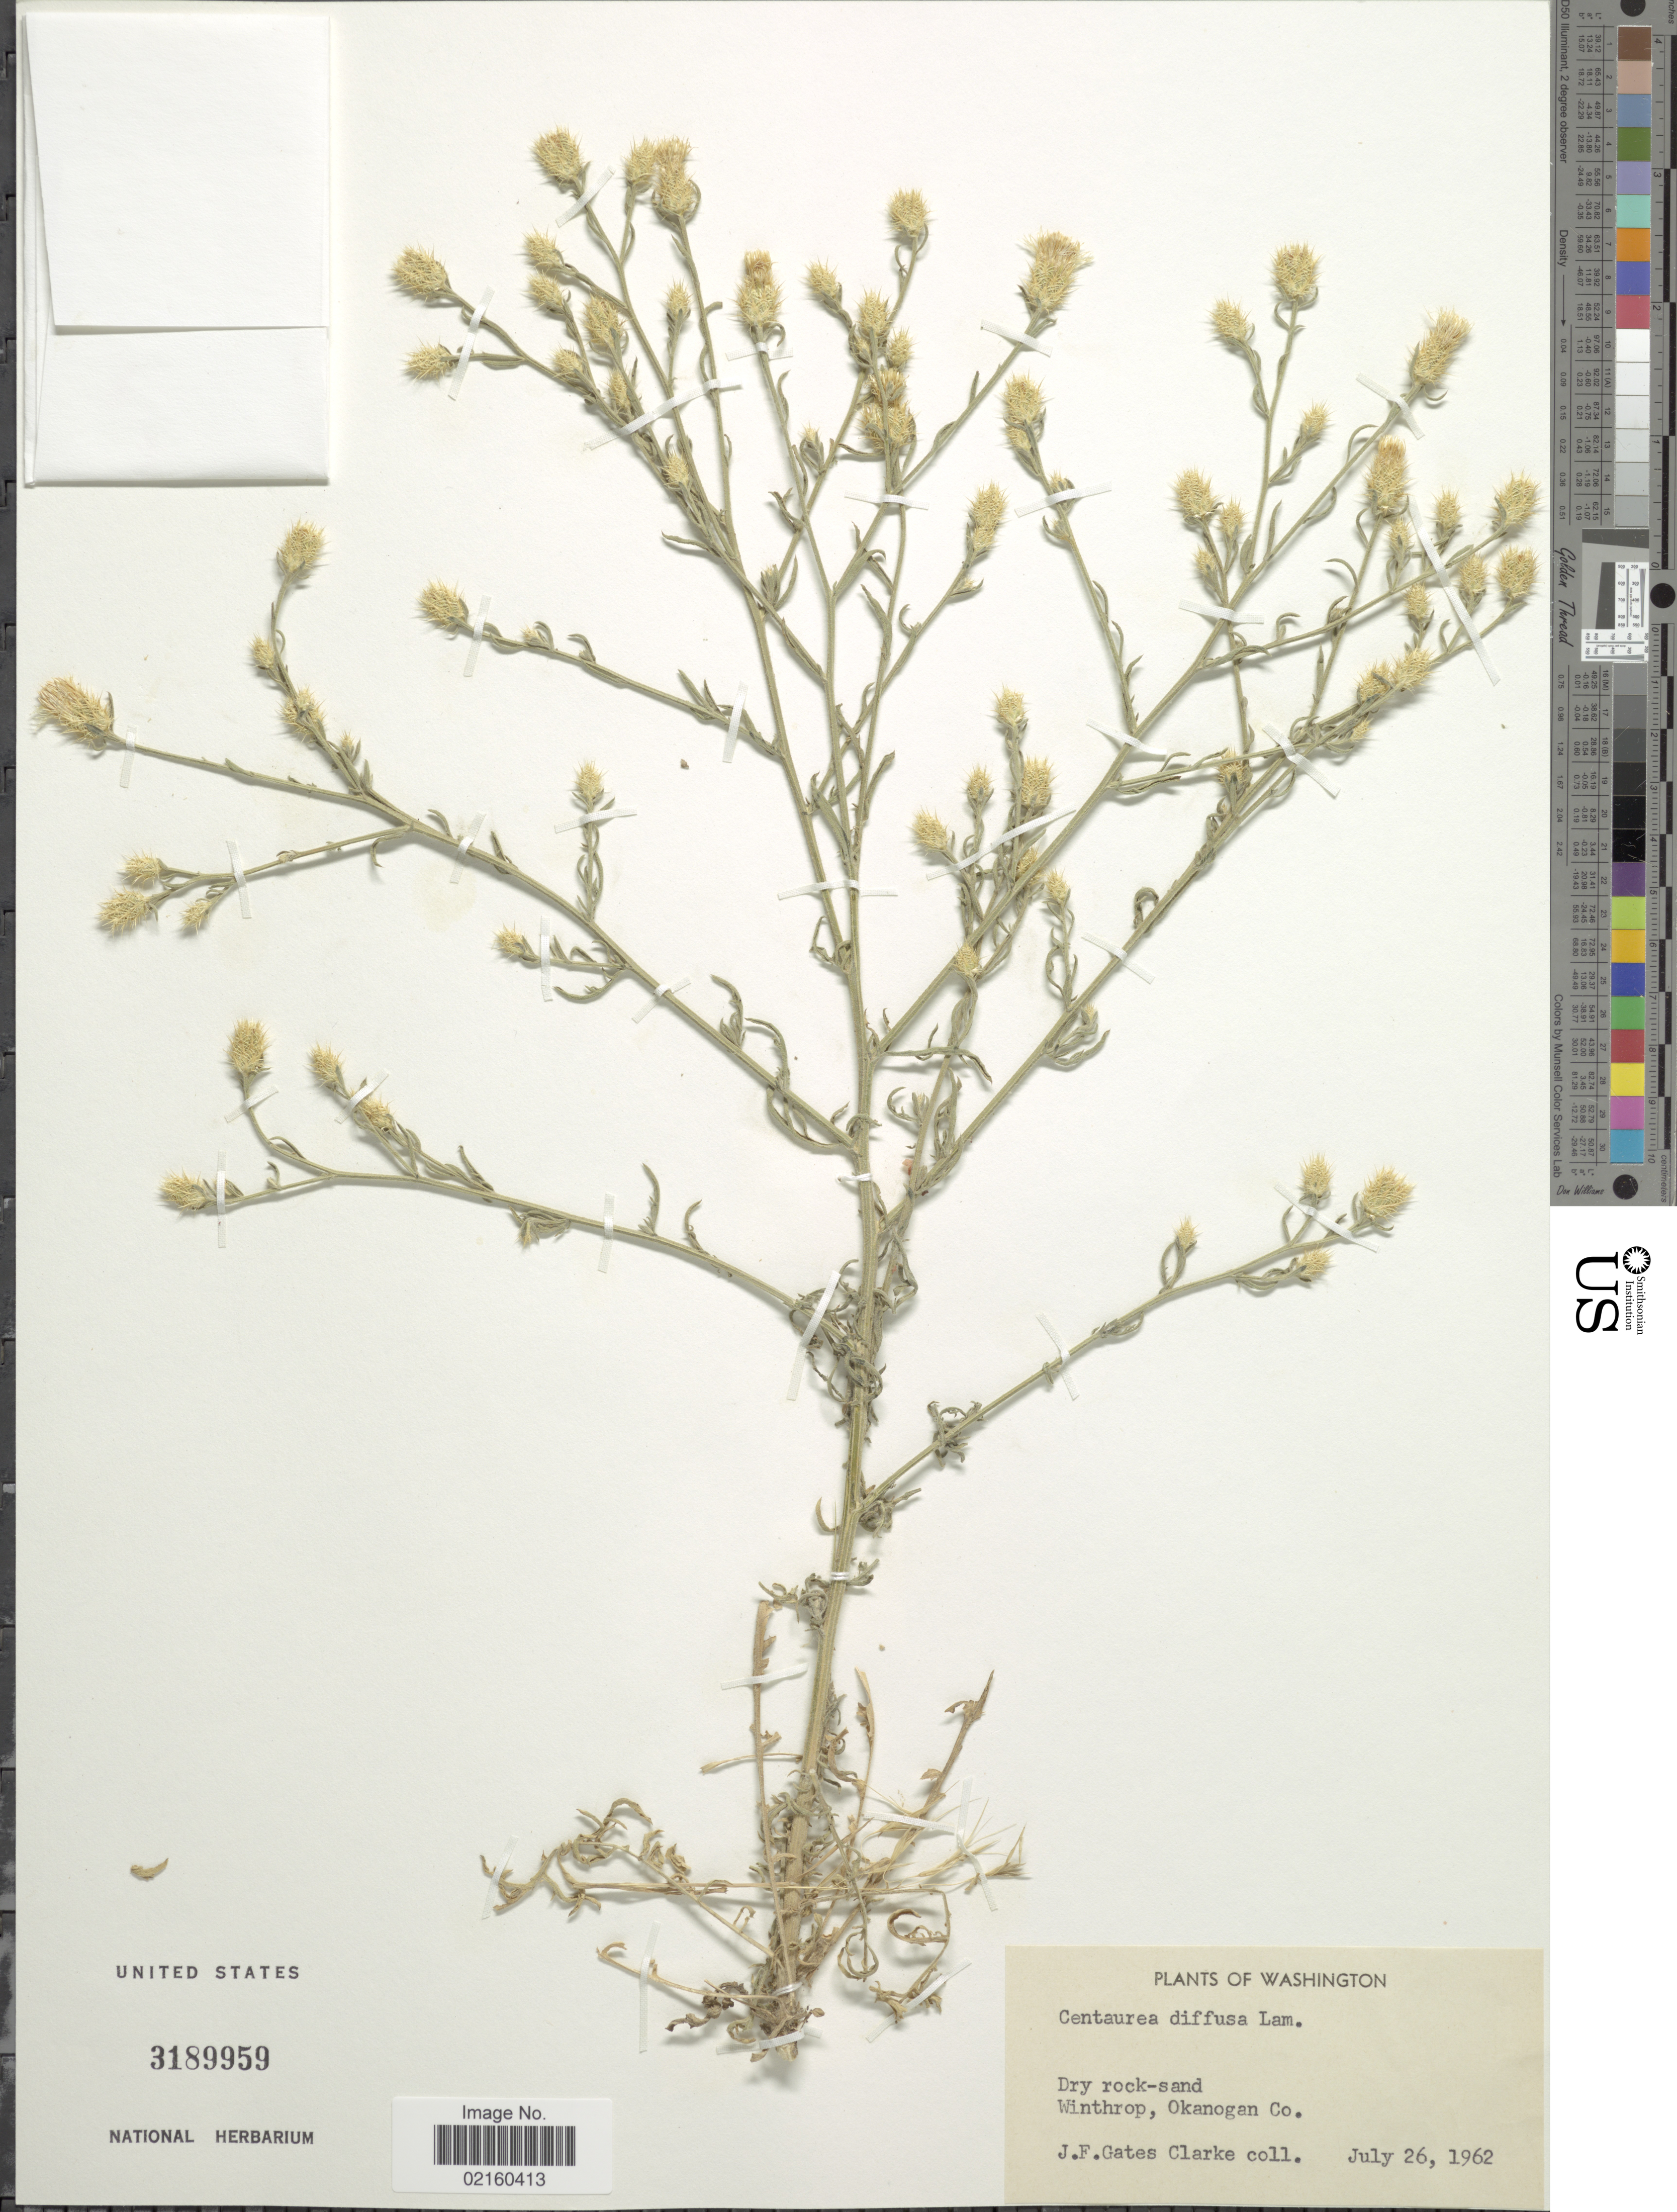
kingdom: Plantae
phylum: Tracheophyta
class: Magnoliopsida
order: Asterales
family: Asteraceae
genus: Centaurea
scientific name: Centaurea diffusa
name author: Lam.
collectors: J. F. Gates-Clarke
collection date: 1962-07-26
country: United States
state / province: Washington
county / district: Okanogan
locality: Winthrop, Okanogan Co.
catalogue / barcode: US 3189959